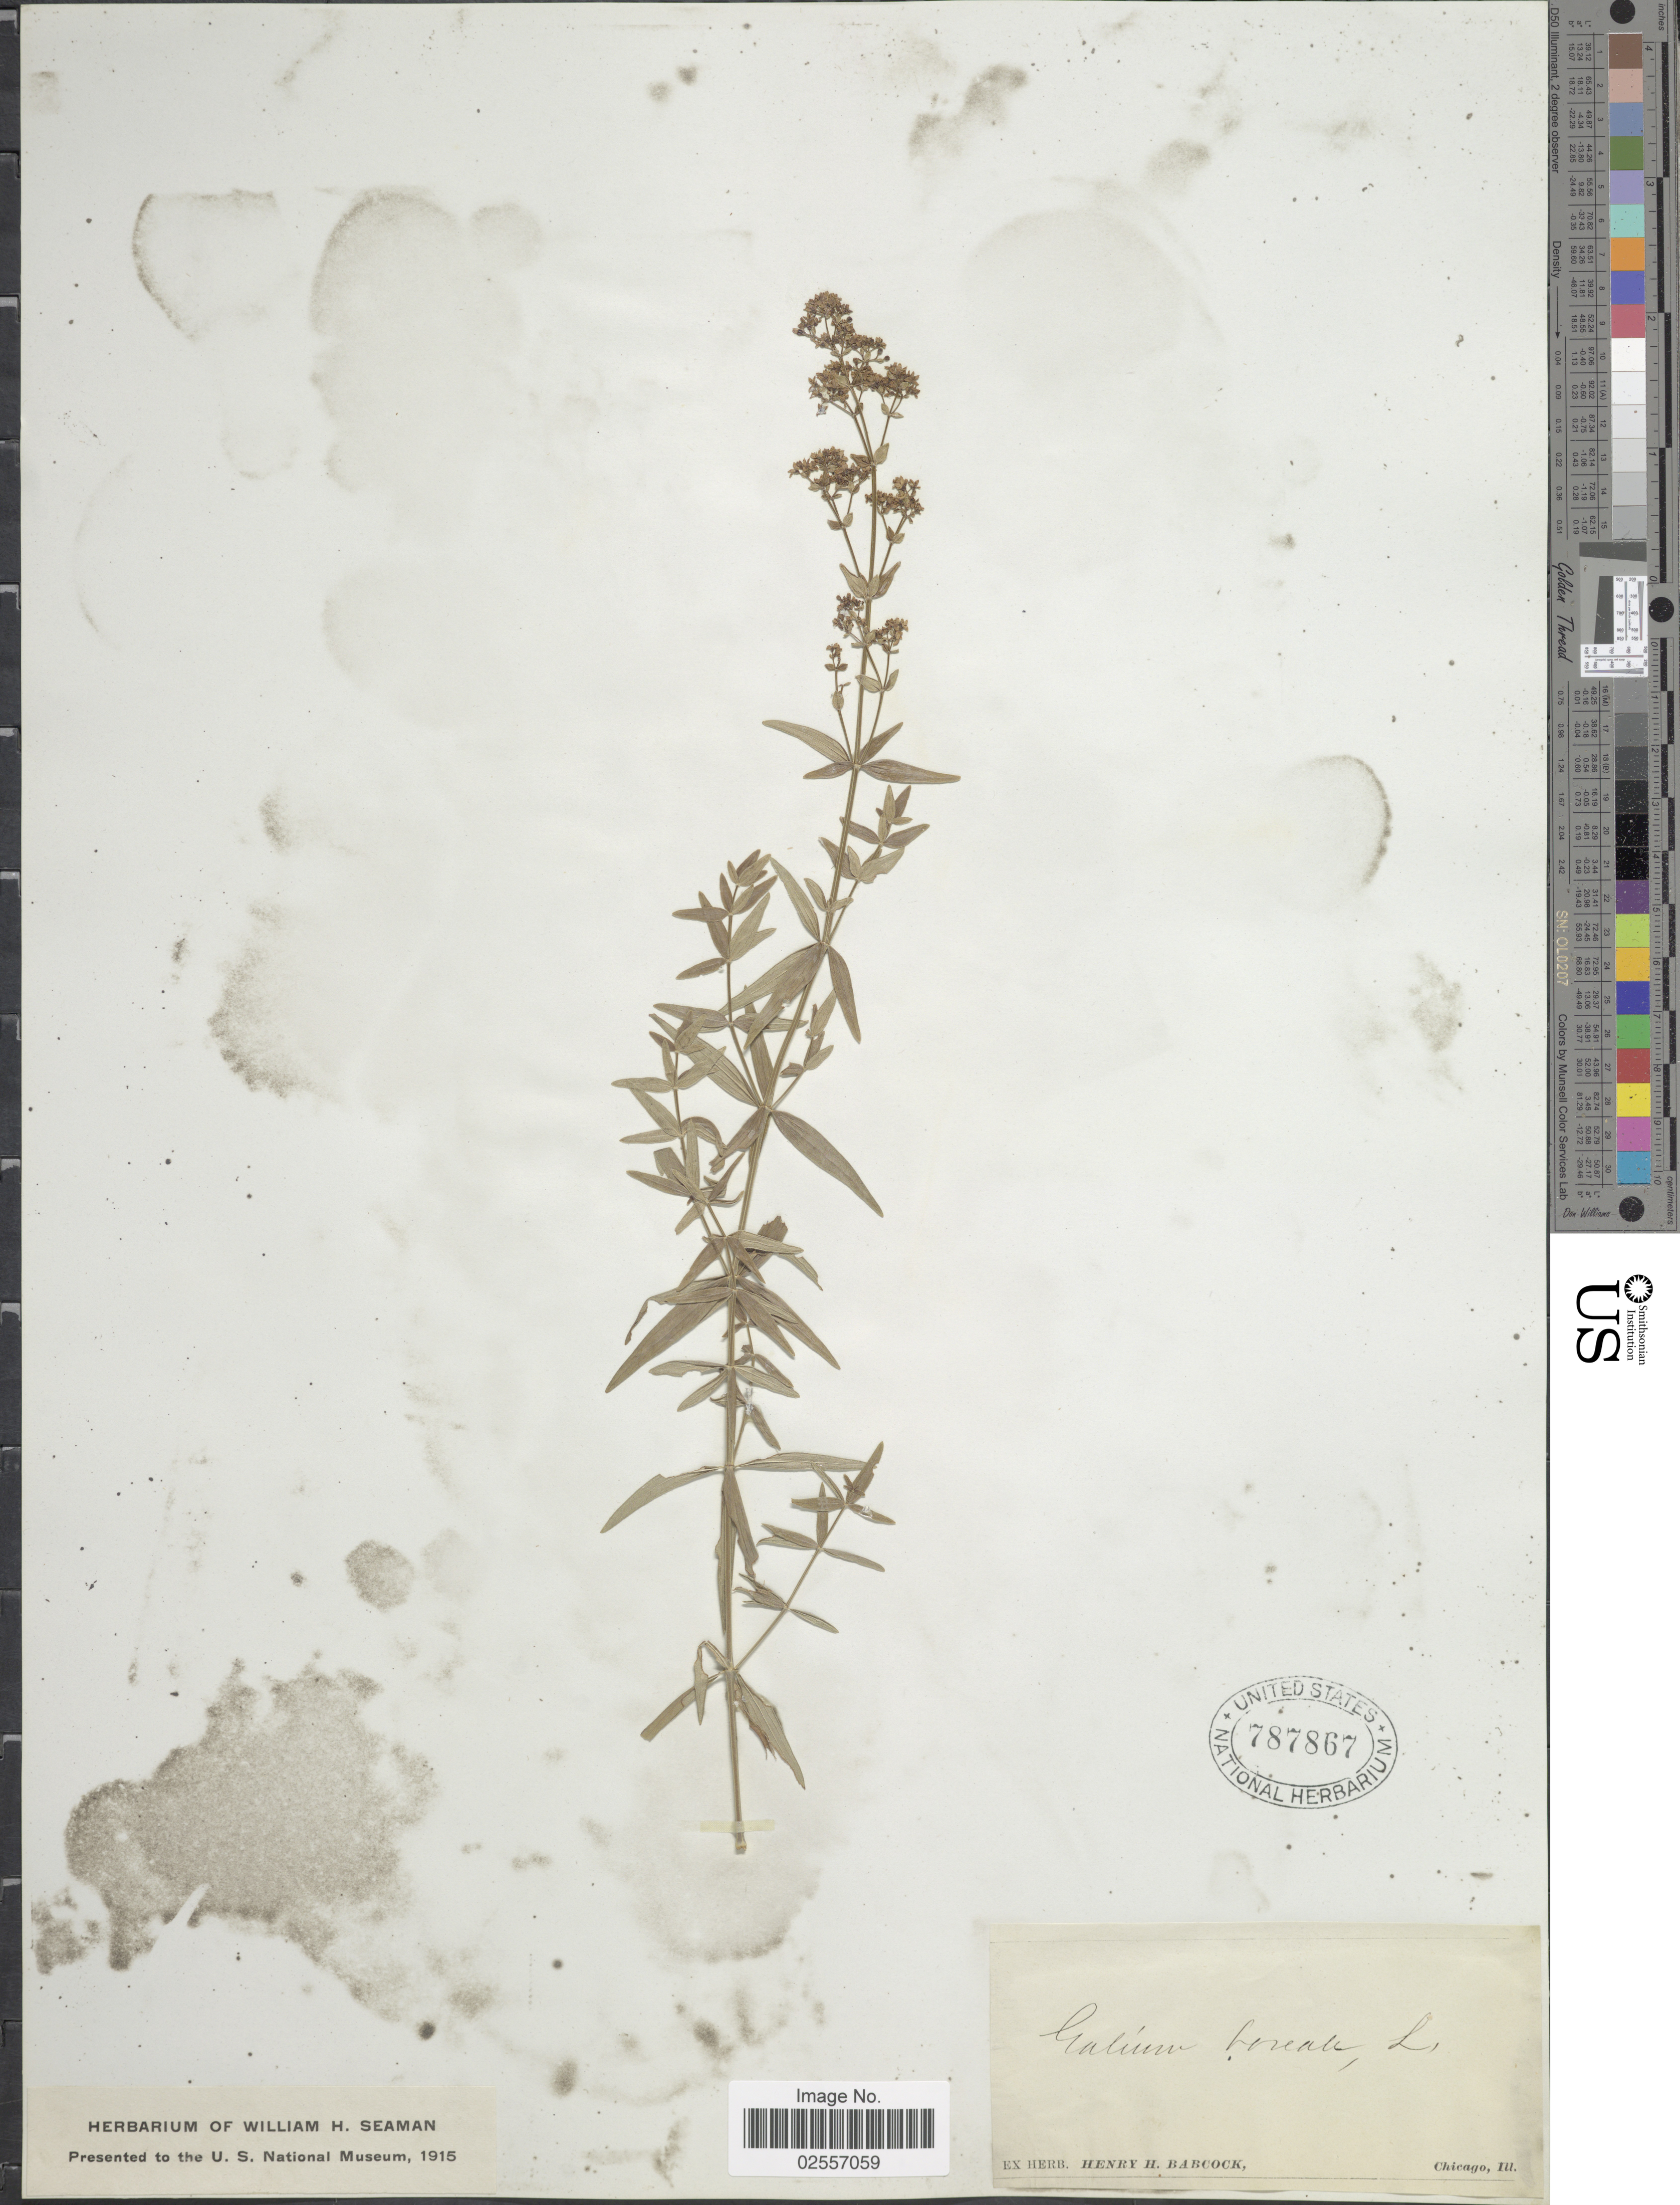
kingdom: Plantae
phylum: Tracheophyta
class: Magnoliopsida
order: Gentianales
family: Rubiaceae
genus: Galium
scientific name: Galium boreale L.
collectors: ex herb. Henry Homes Babcock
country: United States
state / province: Illinois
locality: Chicago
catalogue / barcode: US 787867